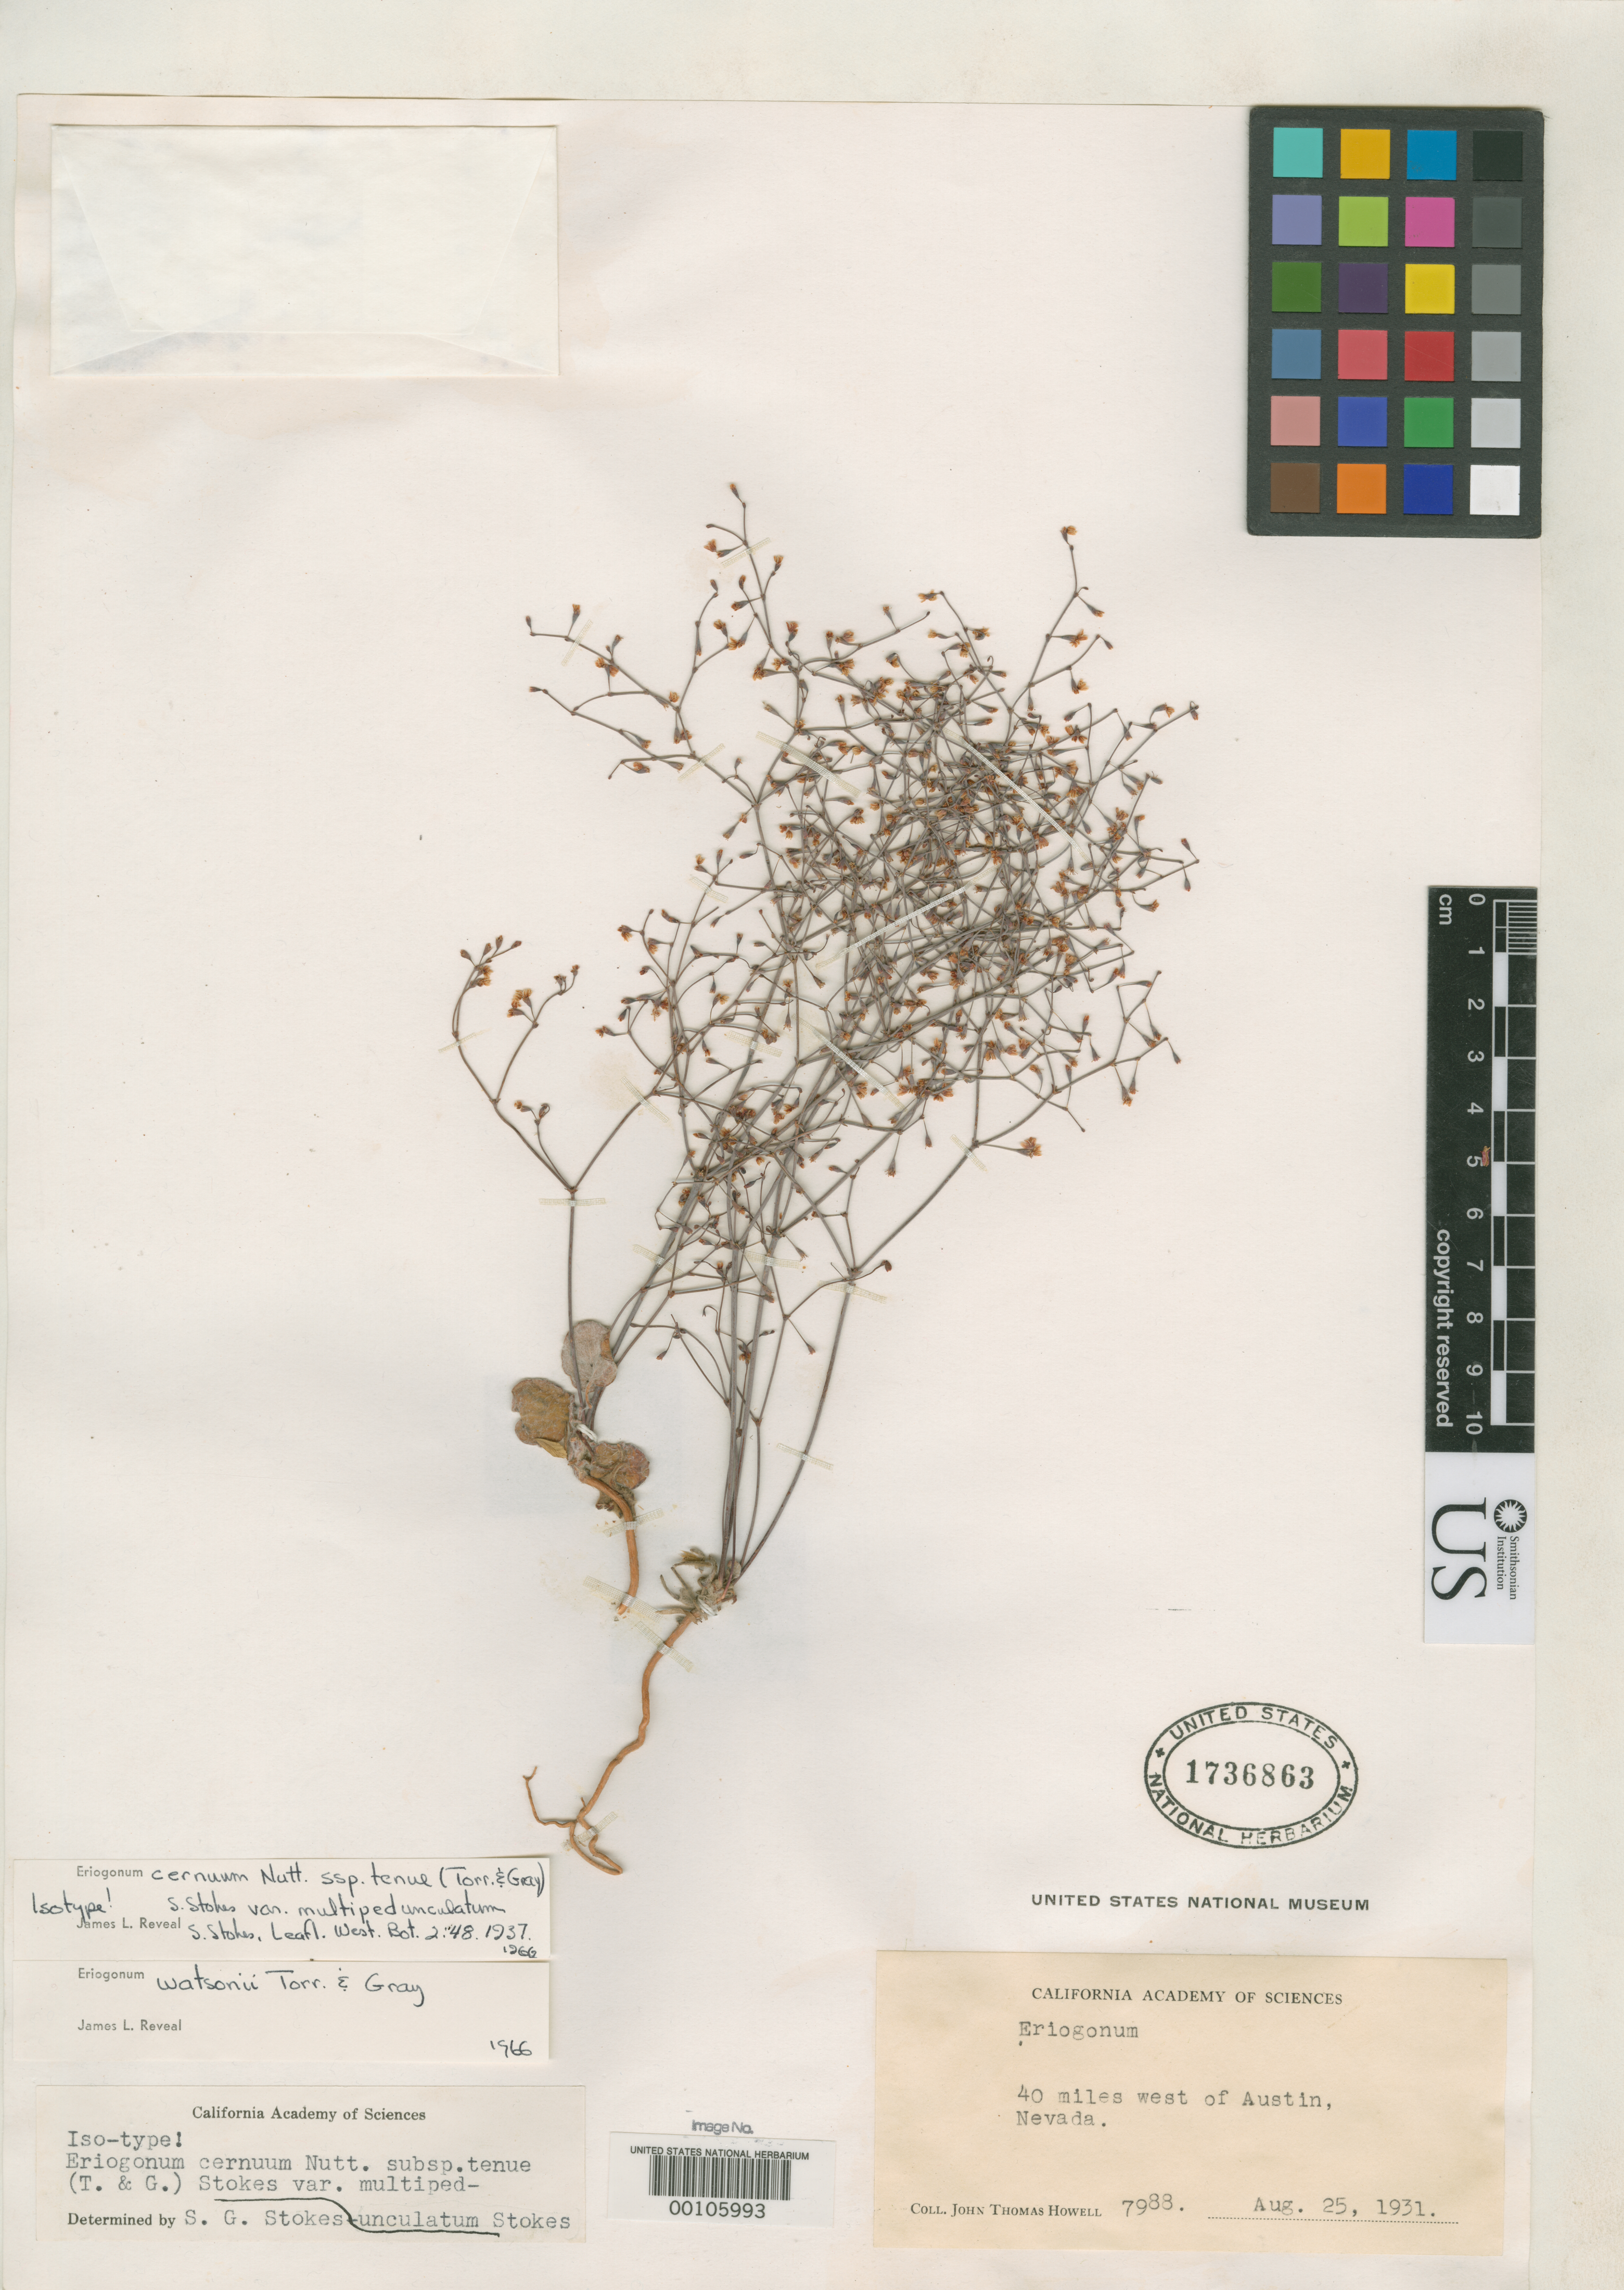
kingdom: Plantae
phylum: Tracheophyta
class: Magnoliopsida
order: Caryophyllales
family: Polygonaceae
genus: Eriogonum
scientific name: Eriogonum cernuum subsp. tenue var. multipedunculatum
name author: S. Stokes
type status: Isotype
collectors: J. T. Howell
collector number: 7988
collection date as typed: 25 Aug 1931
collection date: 1931-08-25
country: United States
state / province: Nevada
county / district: Lander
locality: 40 mi. W of Austin.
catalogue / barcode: US 1736863